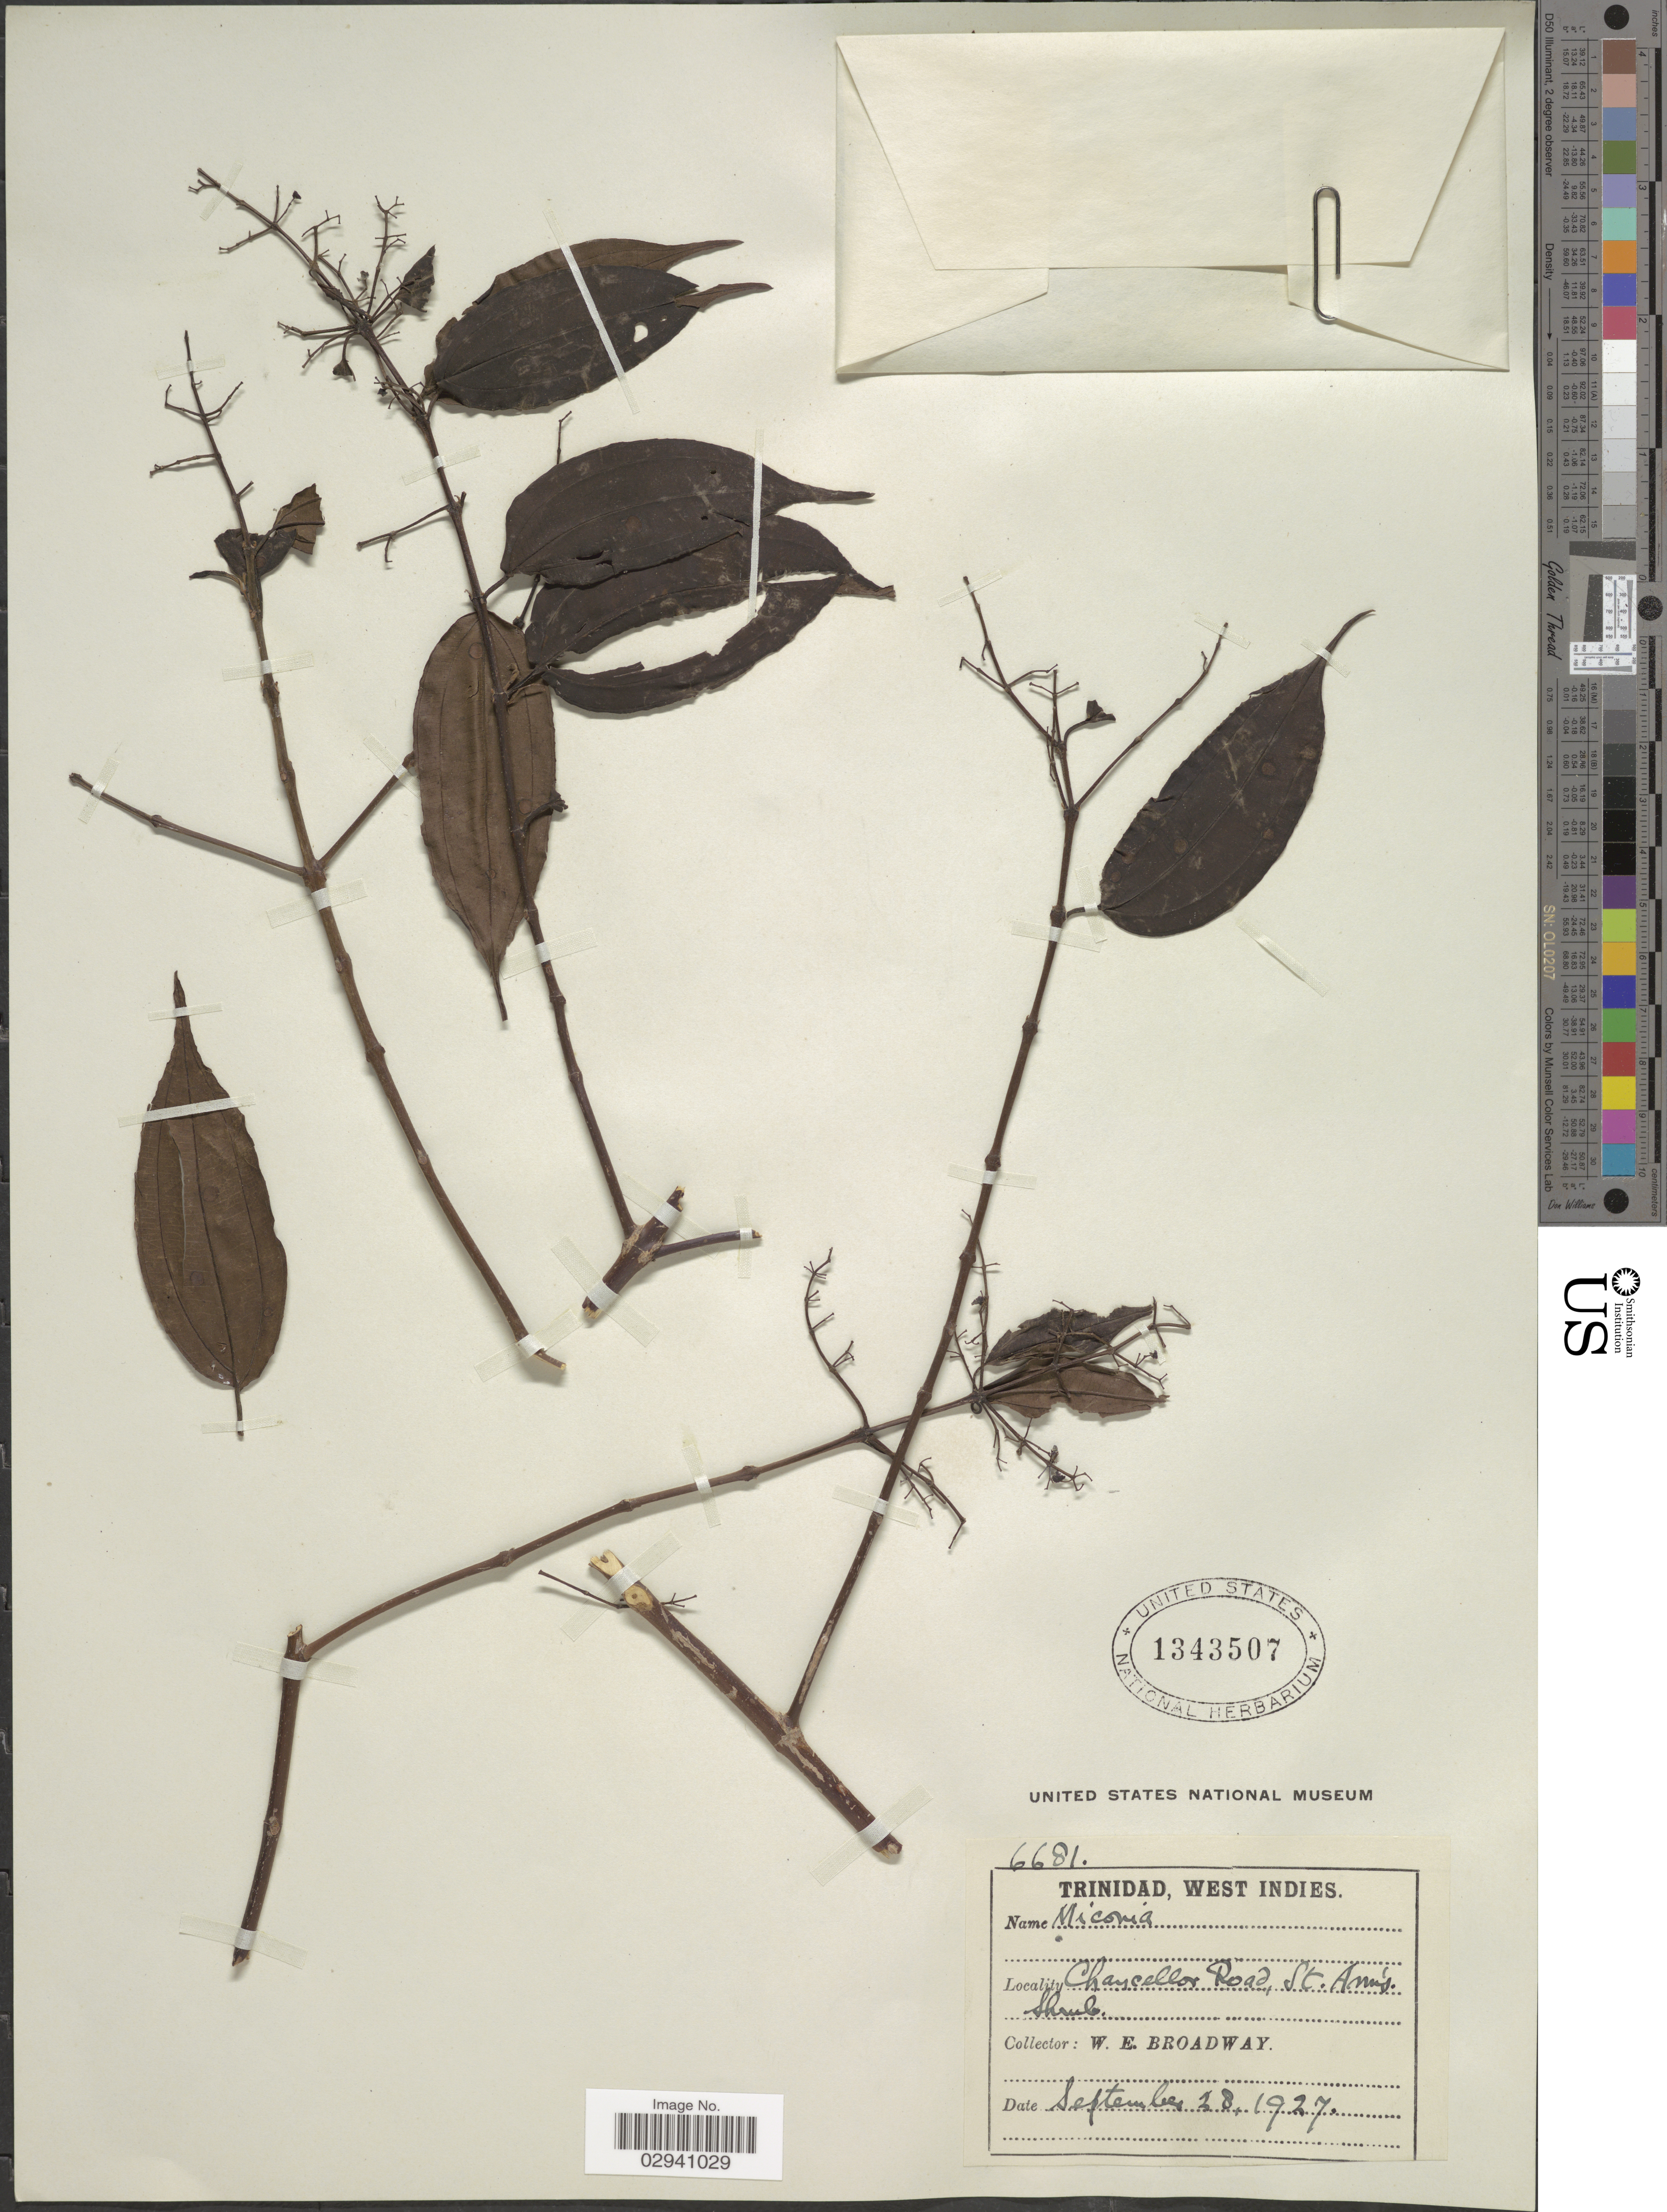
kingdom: Plantae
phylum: Tracheophyta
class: Magnoliopsida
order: Myrtales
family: Melastomataceae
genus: Miconia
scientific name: Miconia minutiflora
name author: (Bonpl.) DC.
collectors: W. E. Broadway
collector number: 6681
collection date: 1927-09-28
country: Trinidad and Tobago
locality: Trinidad. Chancellor Road, St. Ann's.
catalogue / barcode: US 1343507